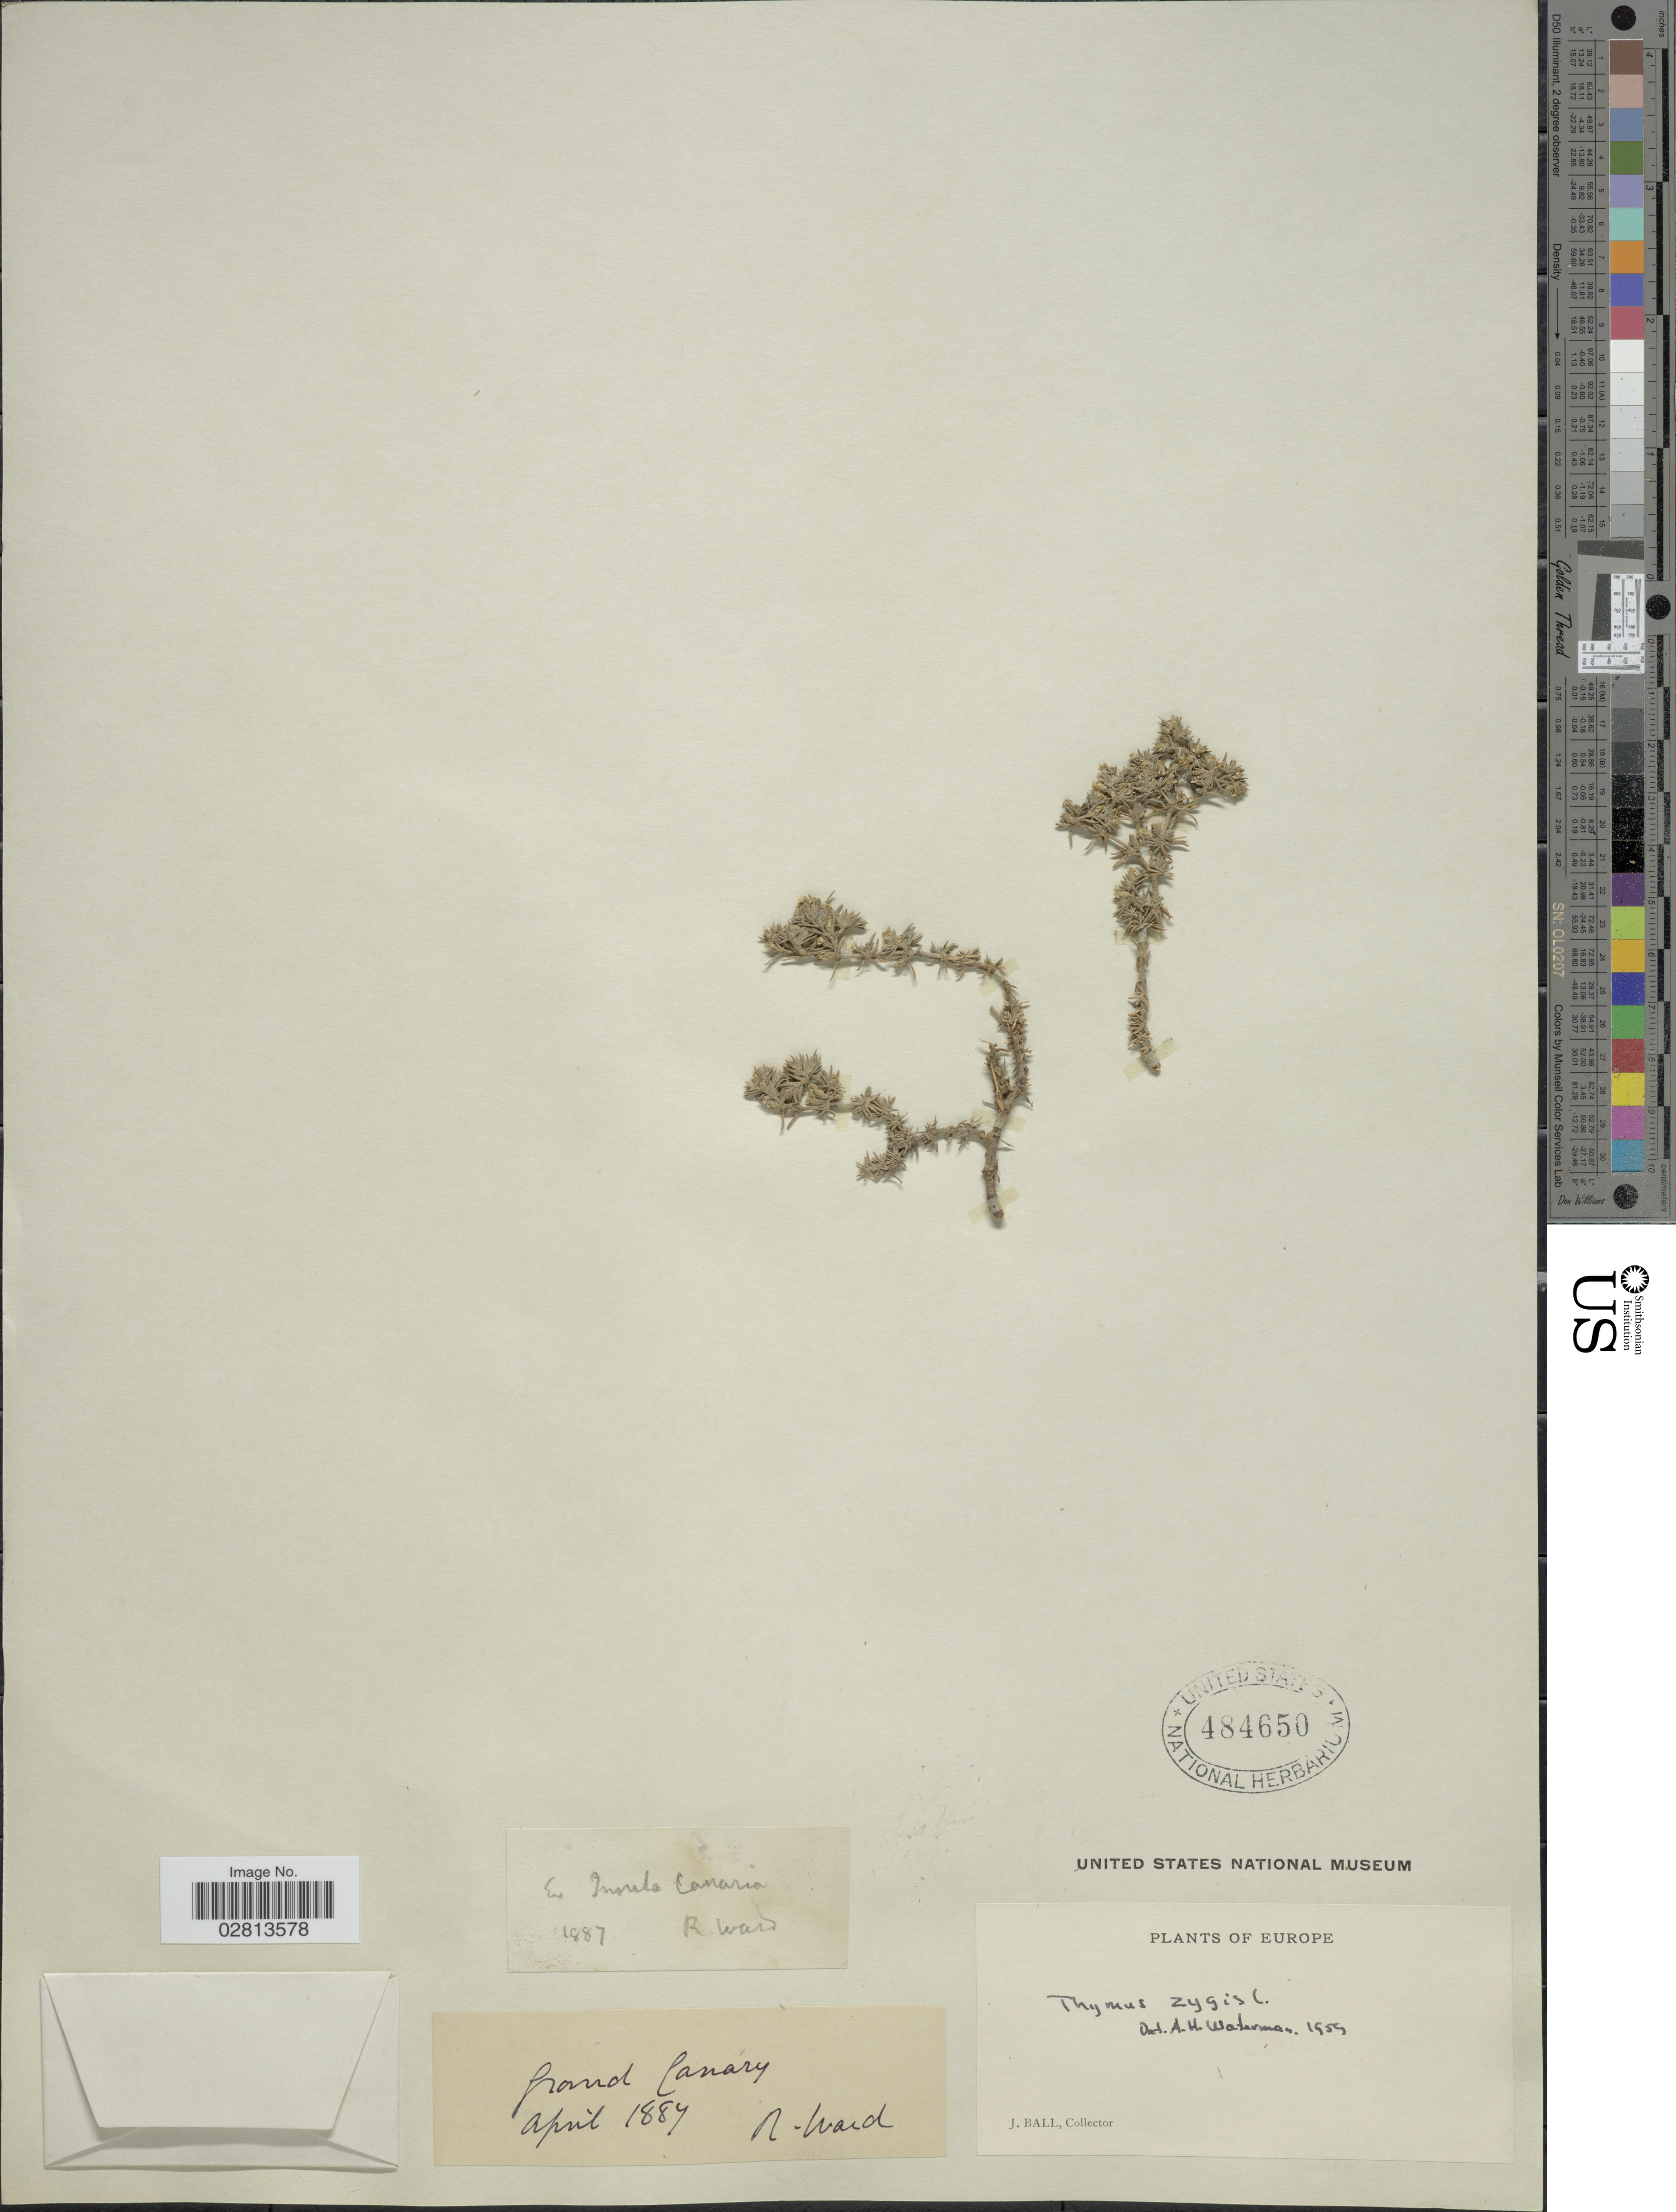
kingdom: Plantae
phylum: Tracheophyta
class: Magnoliopsida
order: Lamiales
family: Lamiaceae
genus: Thymus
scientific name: Thymus zygis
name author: L.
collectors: R. Ward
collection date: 1887-04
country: Spain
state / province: Canarias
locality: Grand Canary.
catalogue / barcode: US 484650